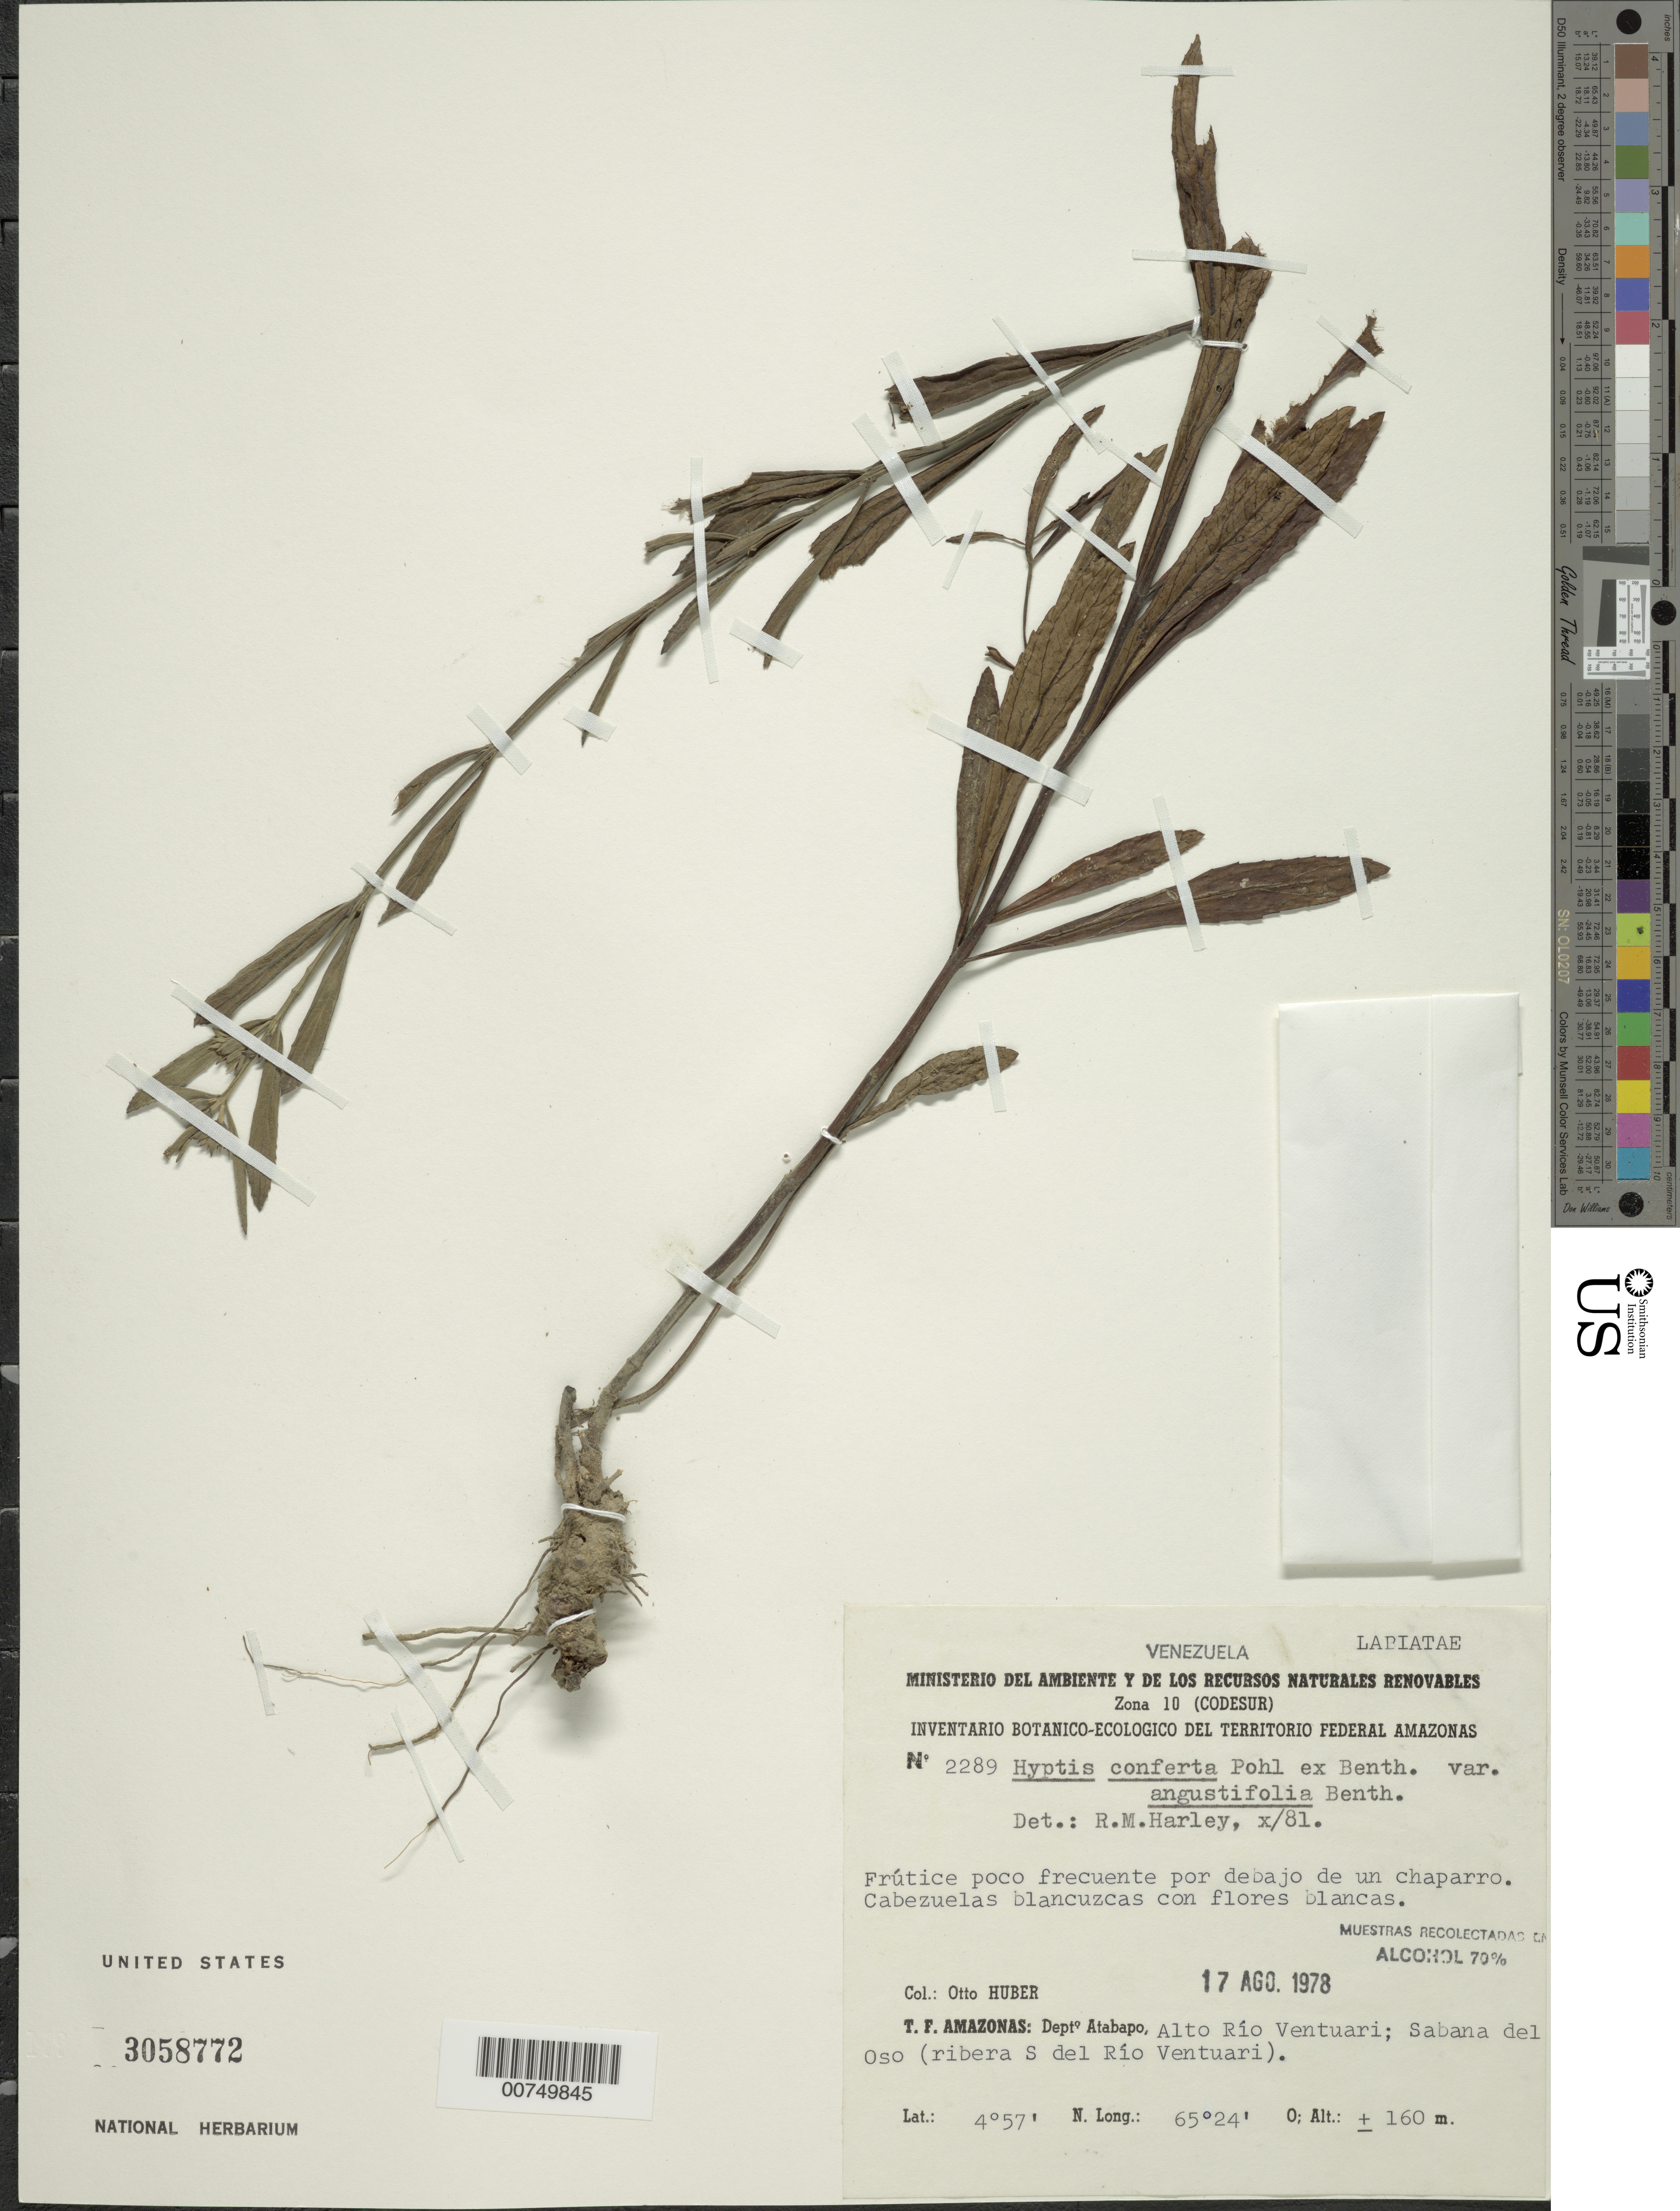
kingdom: Plantae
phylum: Tracheophyta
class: Magnoliopsida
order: Lamiales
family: Lamiaceae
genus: Hyptis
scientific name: Hyptis conferta var. angustata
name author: (Briq.) A. Pool & Harley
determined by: Harley, R. M.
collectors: O. Huber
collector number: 2289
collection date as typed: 17-Aug-78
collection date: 1978-08-17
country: Venezuela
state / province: Amazonas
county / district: Atabapo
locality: Alto Río Ventuari, Sabana del Oso (ribera S del Río Ventuari)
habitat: Debajo de un chaparro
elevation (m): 160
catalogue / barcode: US 3058772